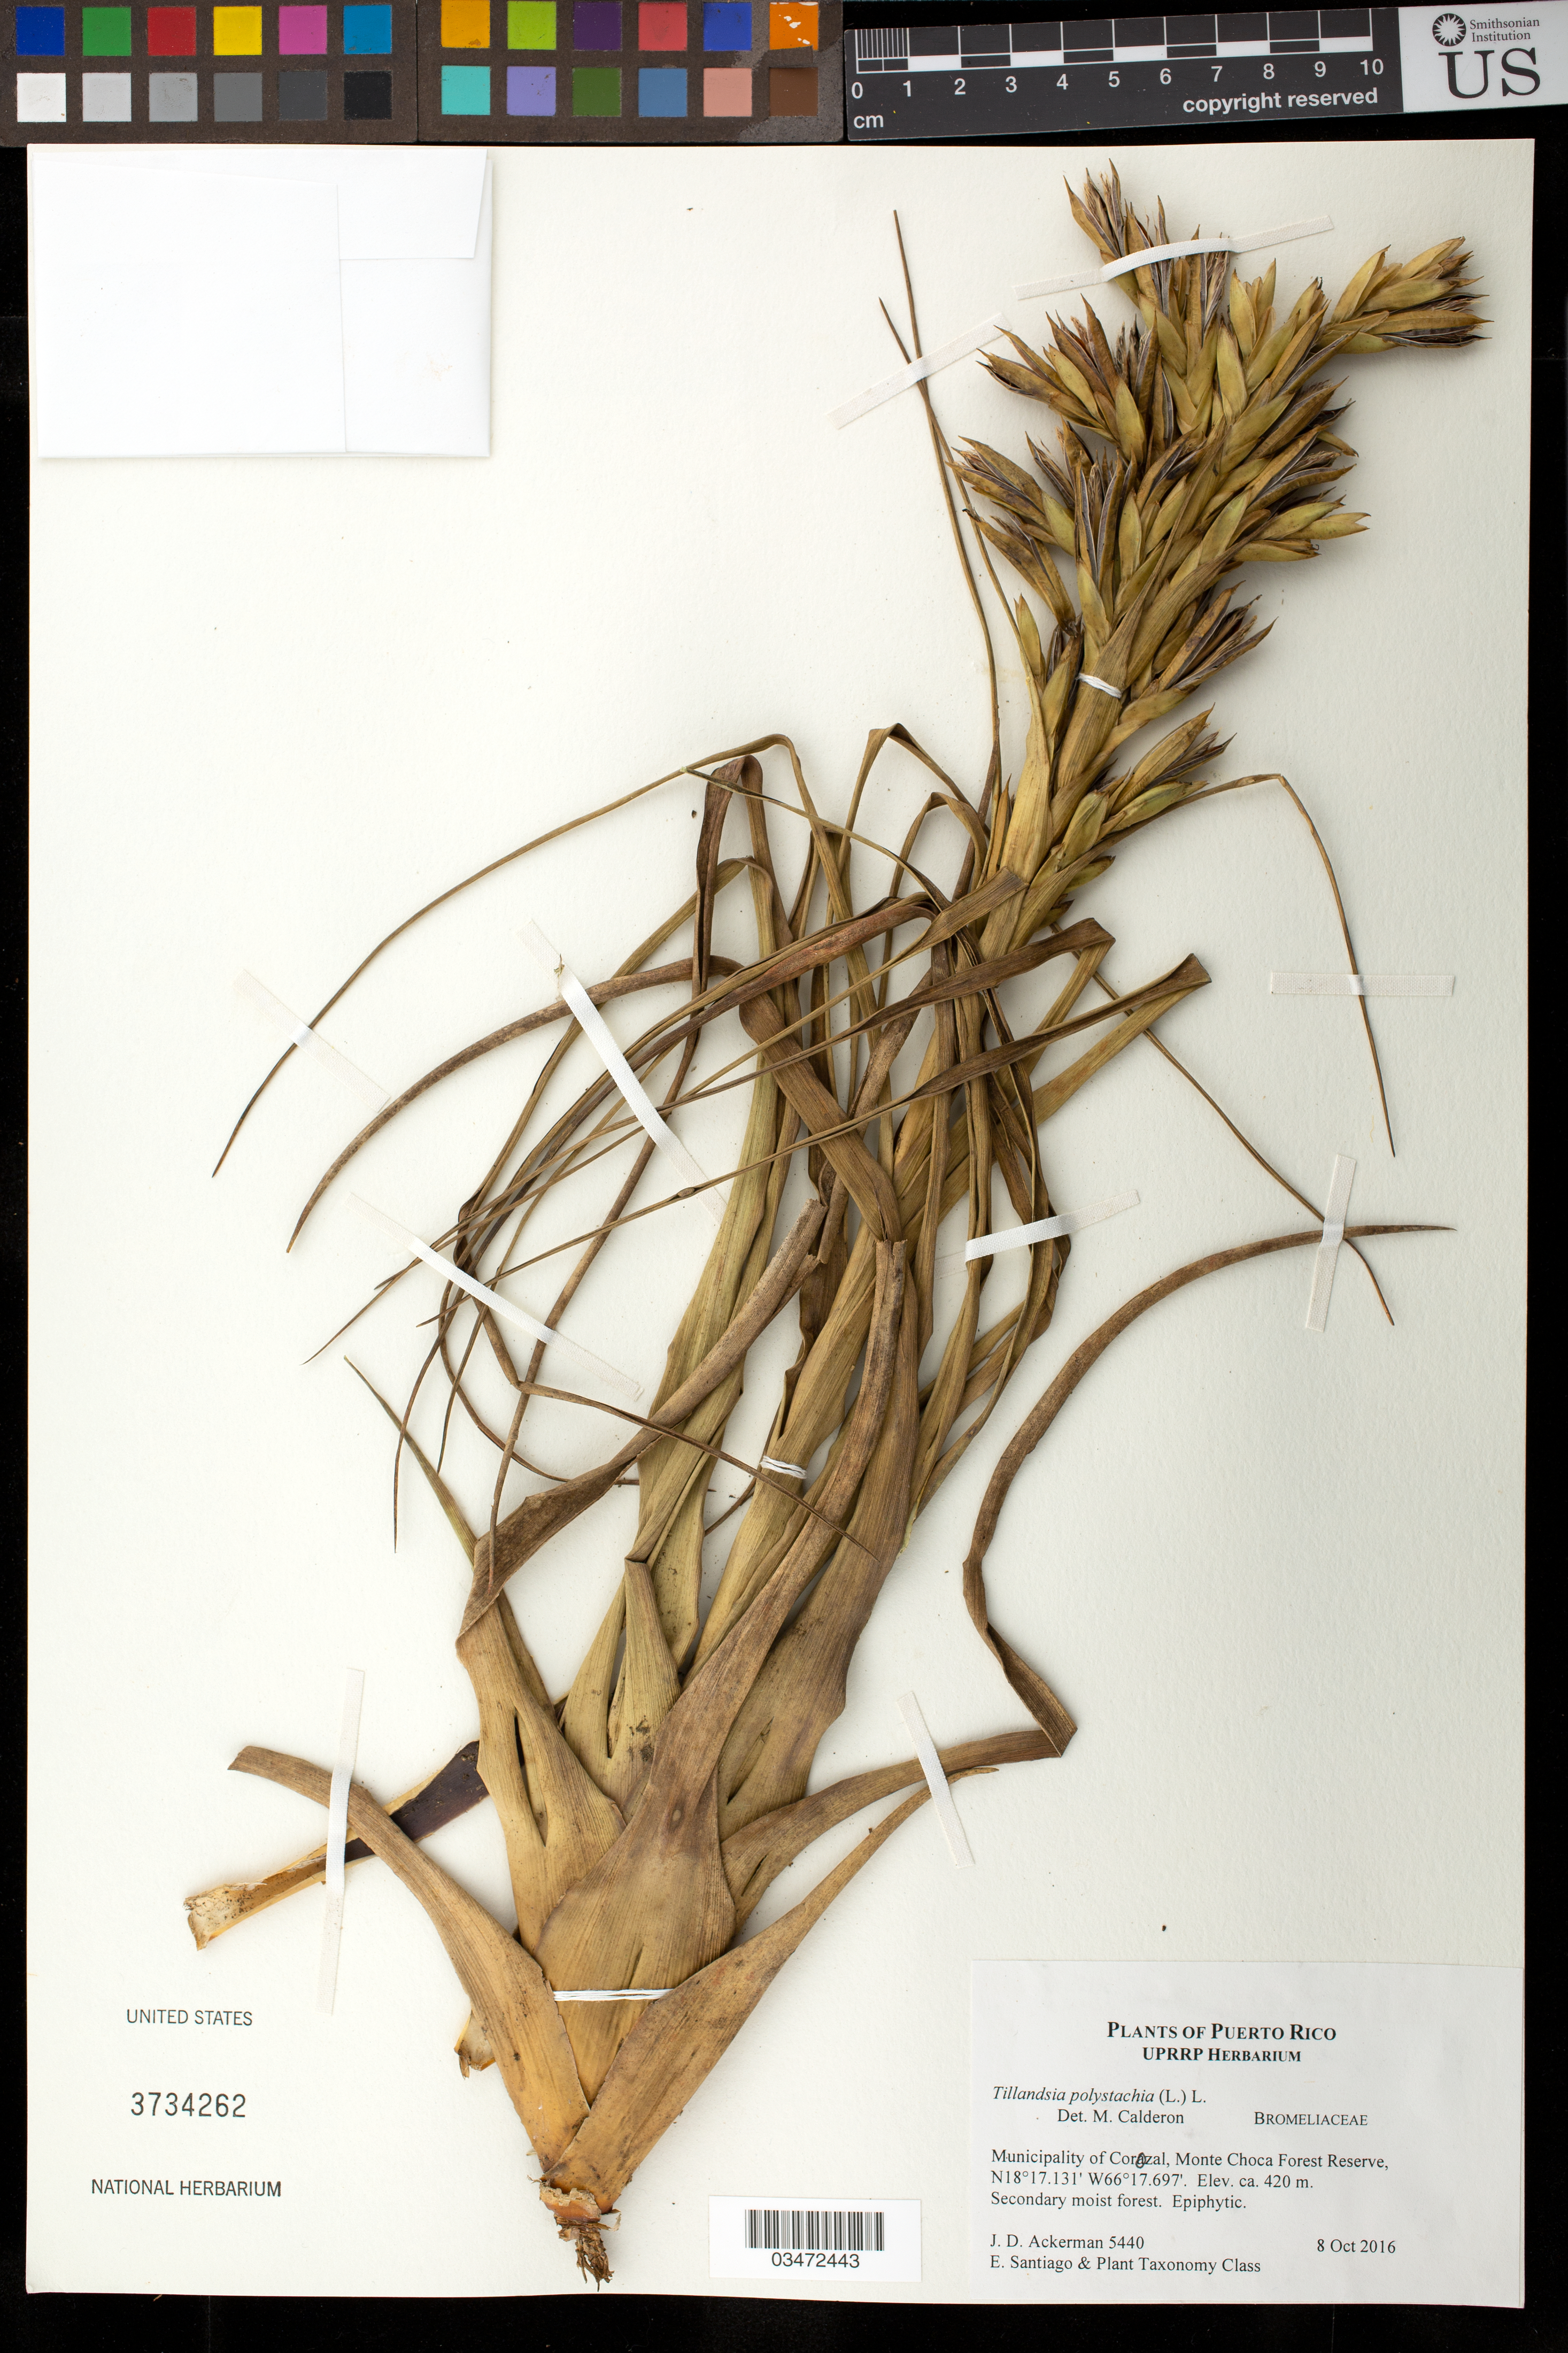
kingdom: Plantae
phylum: Tracheophyta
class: Liliopsida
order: Poales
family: Bromeliaceae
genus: Tillandsia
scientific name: Tillandsia polystachia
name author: (L.) L.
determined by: Calderon, M.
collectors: J. D. Ackerman, E. Santiago & UPR Plant Taxonomy Class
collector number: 5440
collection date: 2016-10-08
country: Puerto Rico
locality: Mun. Corozal, Monte Choca Forest Reserve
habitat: Secondary moist forest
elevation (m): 420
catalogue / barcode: US 3734262